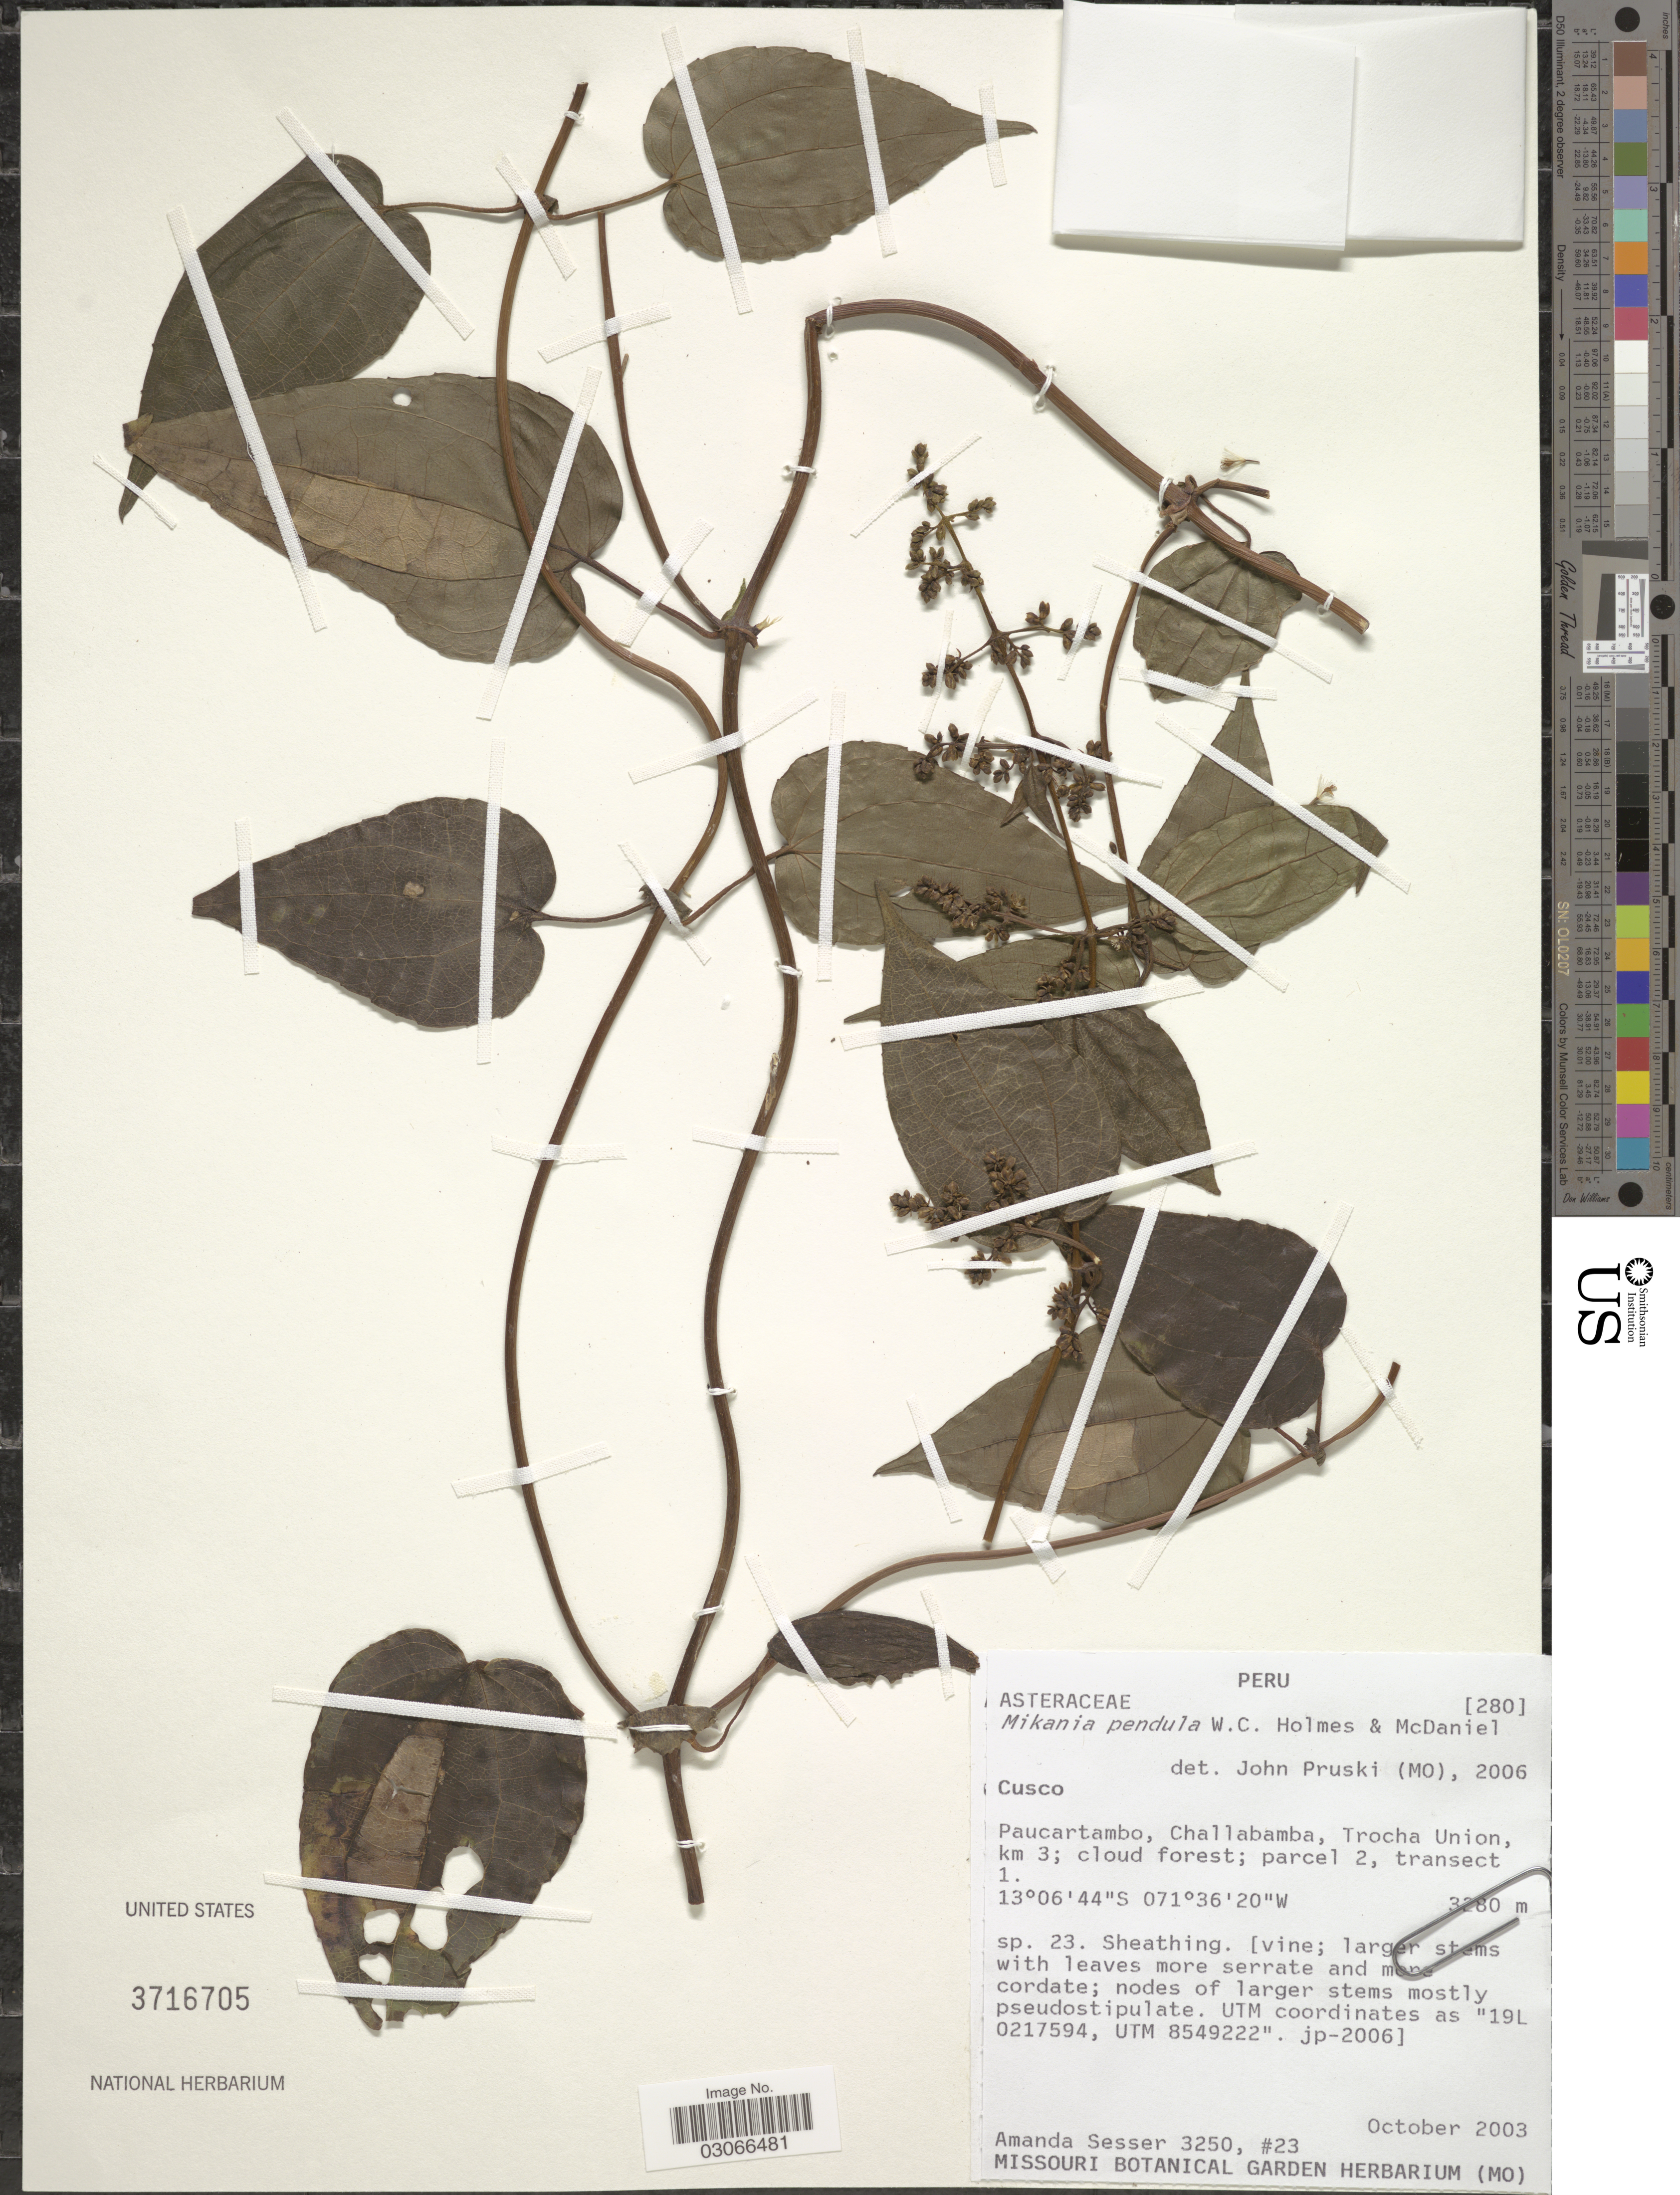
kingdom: Plantae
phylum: Tracheophyta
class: Magnoliopsida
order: Asterales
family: Asteraceae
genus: Mikania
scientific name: Mikania pendula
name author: W.C. Holmes & McDaniel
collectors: A. Sesser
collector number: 3250/23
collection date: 2003-10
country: Peru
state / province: Cusco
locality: Paucartambo, Challabamba, Trocha Union, km 3.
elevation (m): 3280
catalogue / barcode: US 3716705